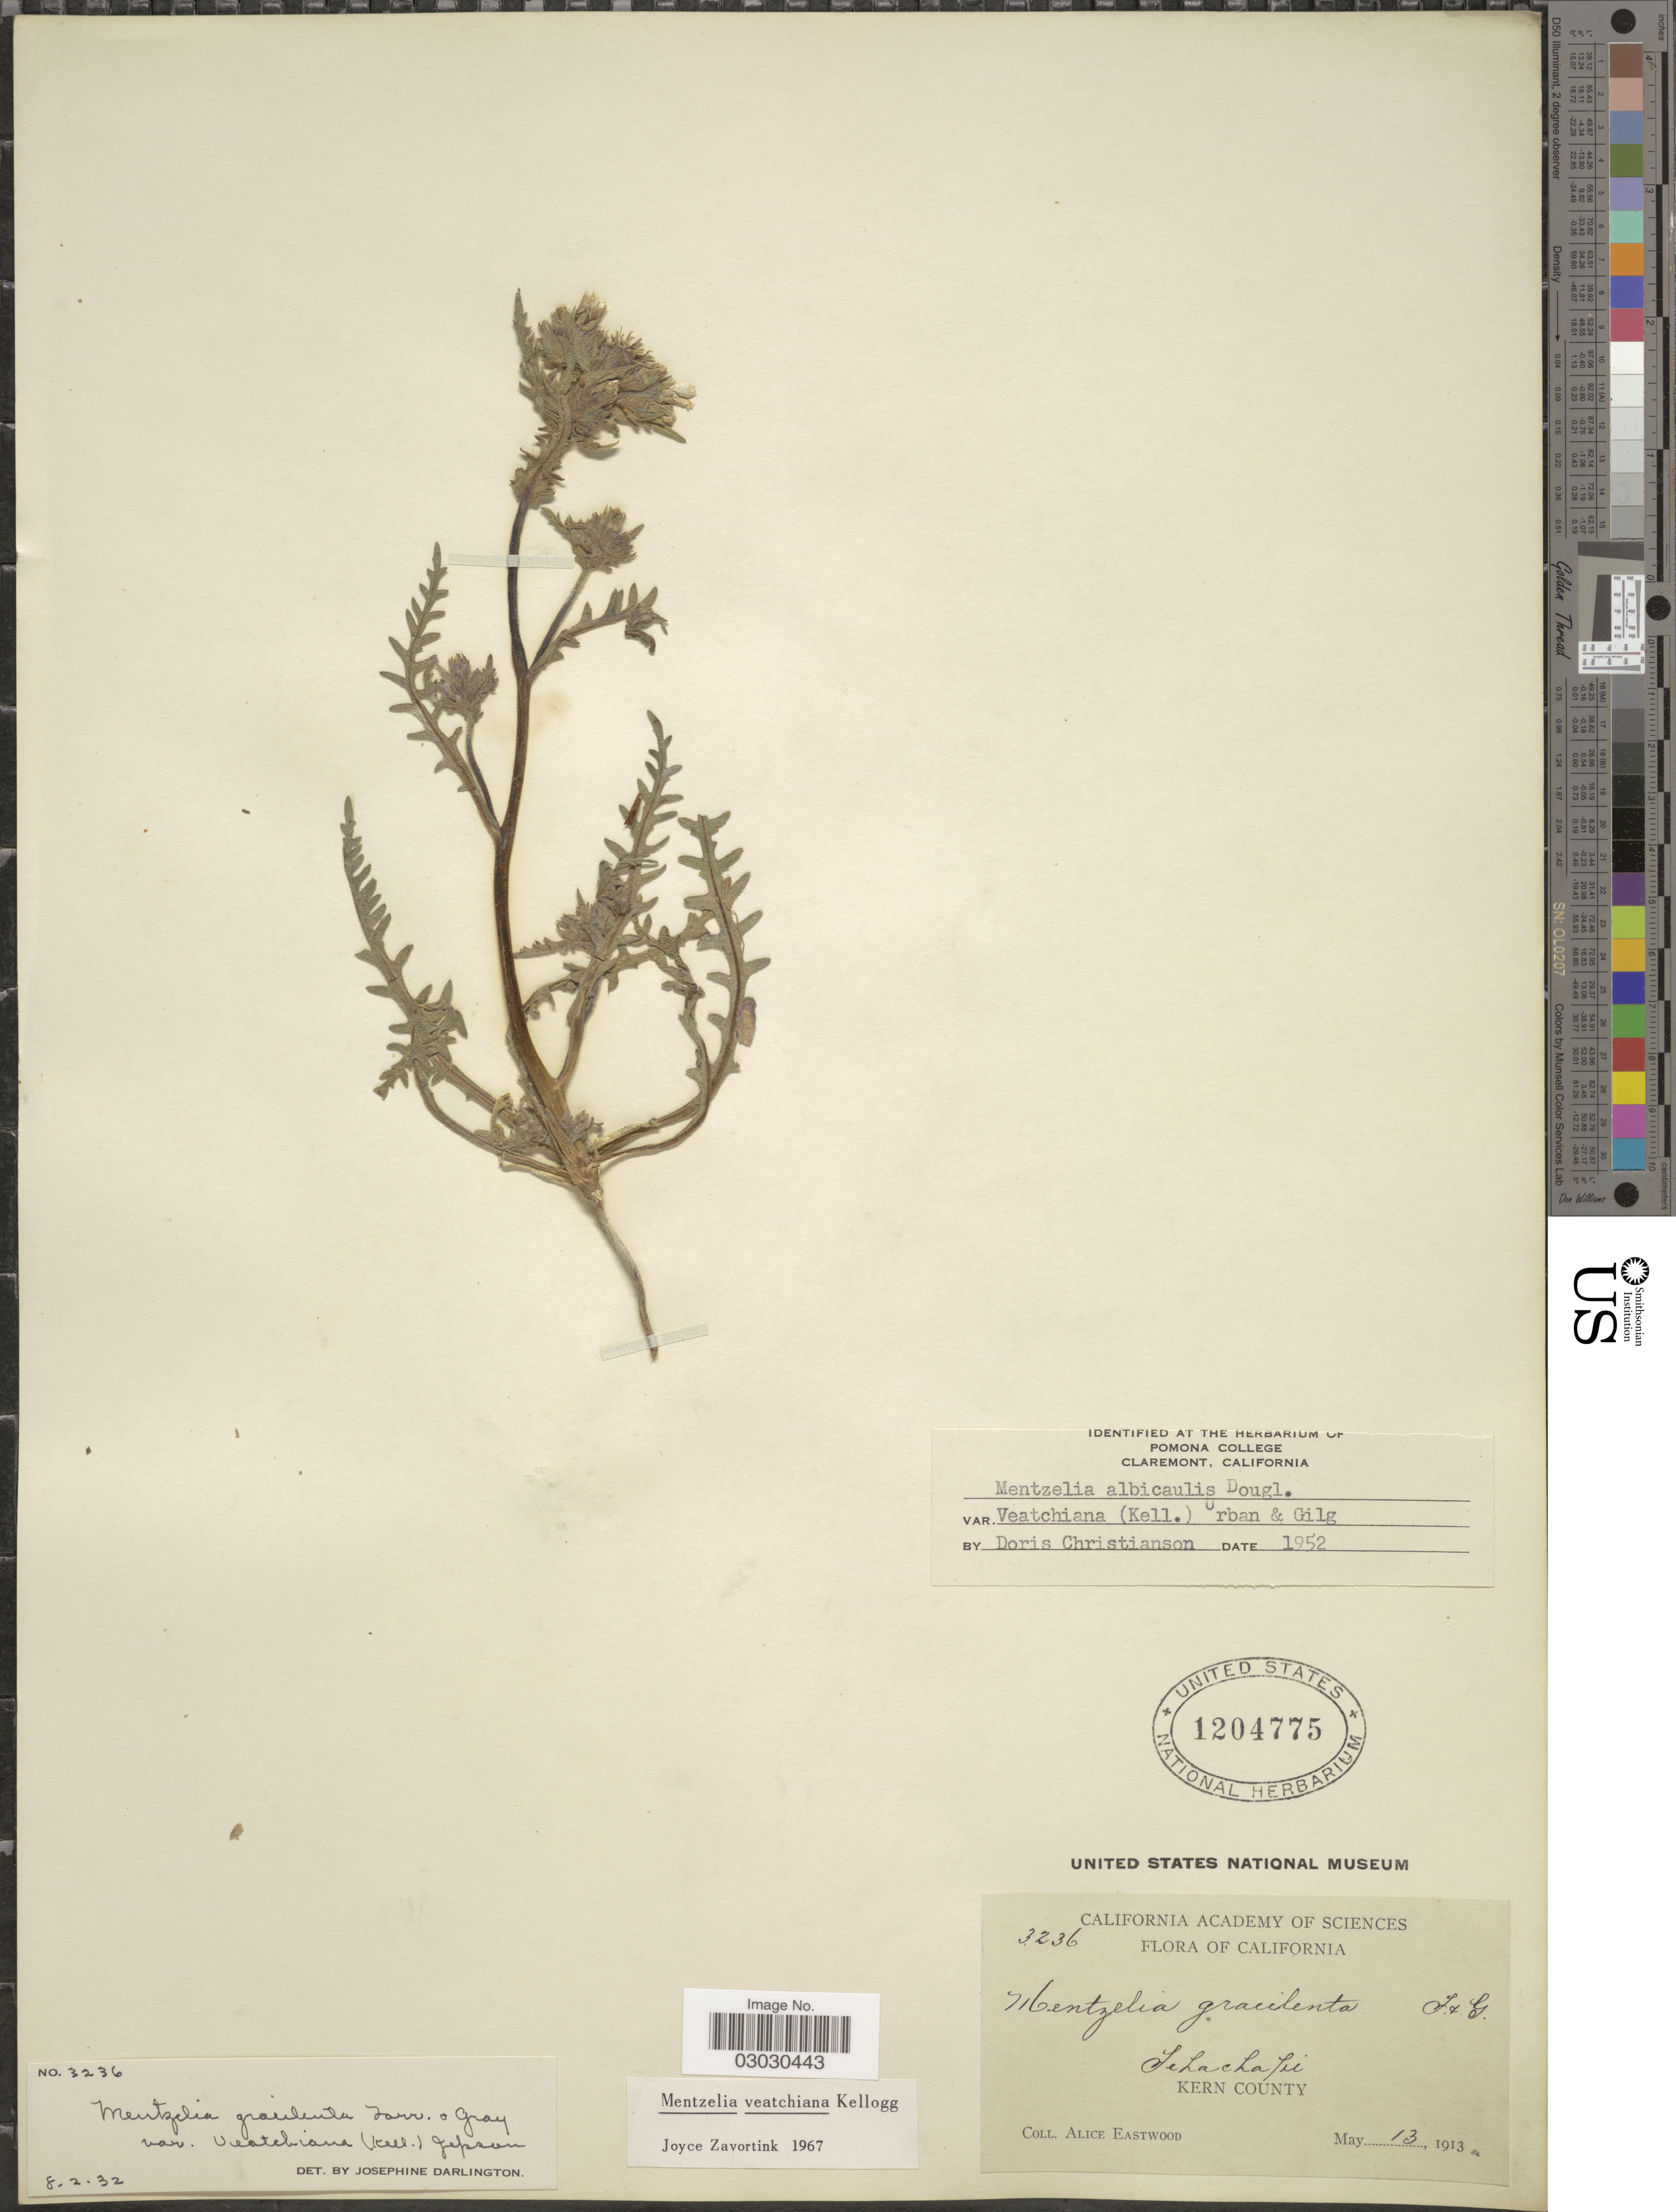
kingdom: Plantae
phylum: Tracheophyta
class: Magnoliopsida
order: Cornales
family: Loasaceae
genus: Mentzelia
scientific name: Mentzelia veatchiana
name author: Kellogg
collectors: A. Eastwood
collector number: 3236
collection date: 1913-05-13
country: United States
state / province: California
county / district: Kern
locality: Tehachapi. Kern County.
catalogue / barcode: US 1204775